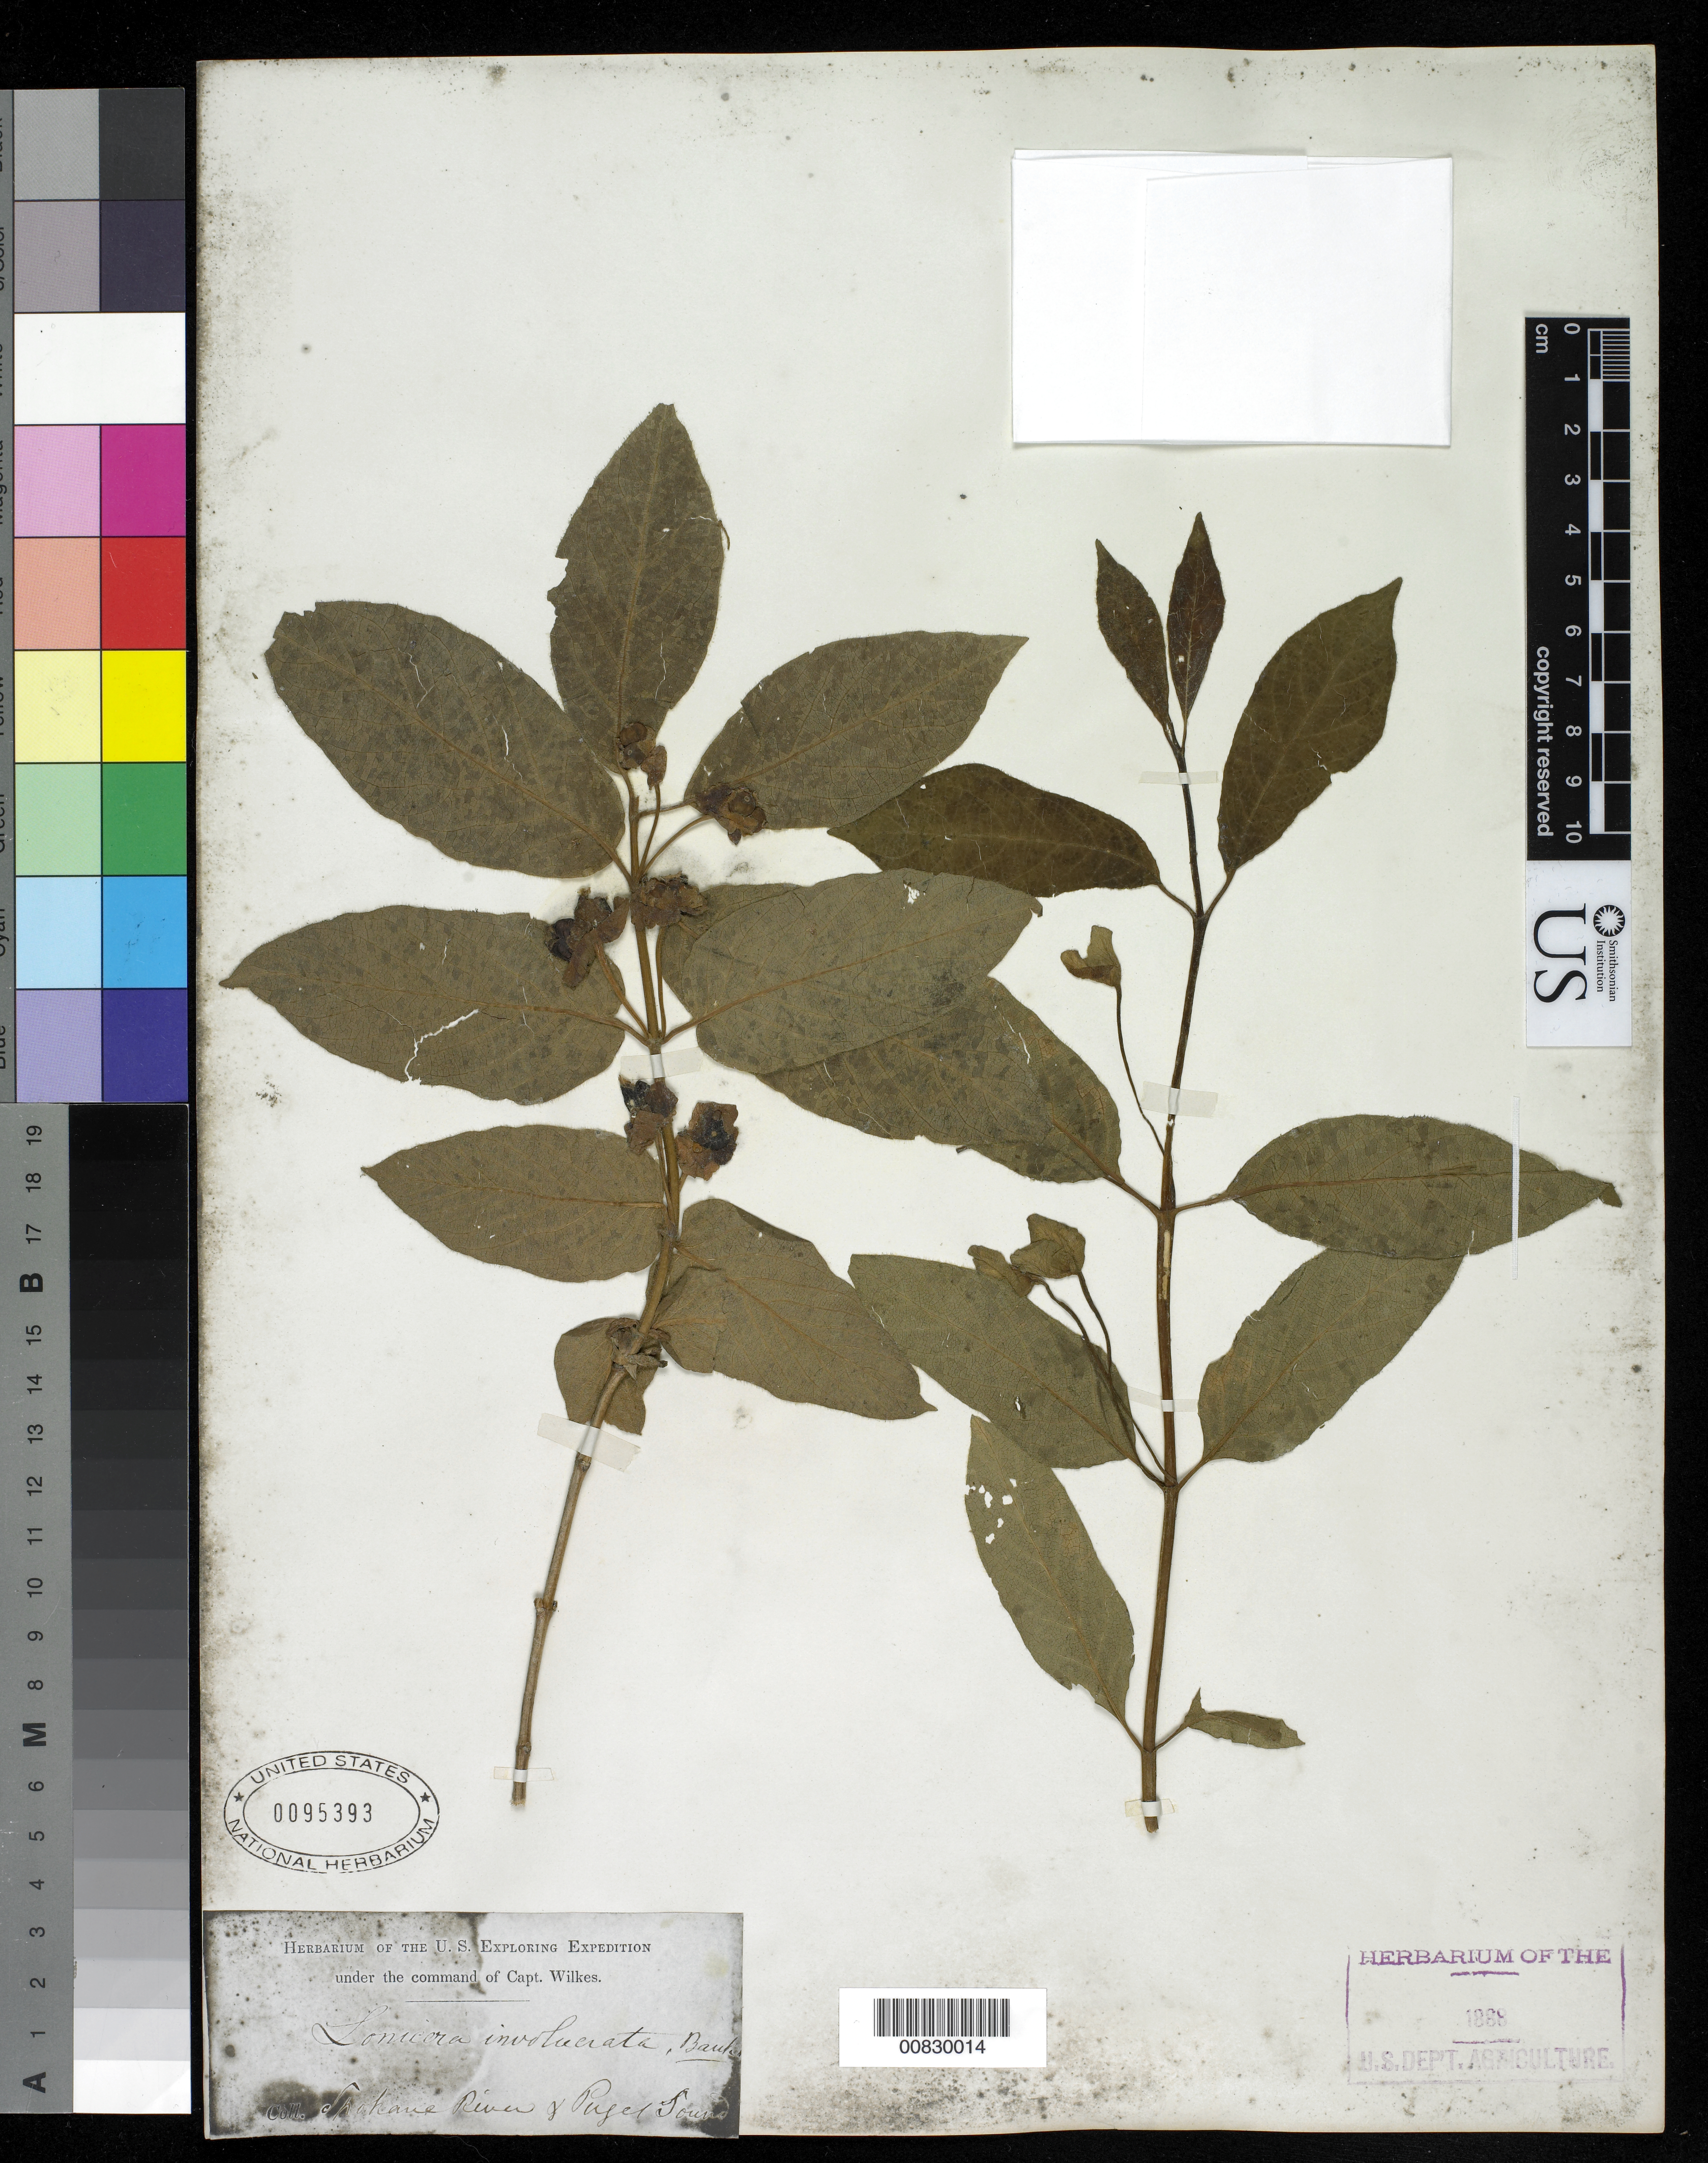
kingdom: Plantae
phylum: Tracheophyta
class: Magnoliopsida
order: Dipsacales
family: Caprifoliaceae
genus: Lonicera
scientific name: Lonicera involucrata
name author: (Richardson) Banks ex Spreng.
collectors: Wilkes Explor. Exped.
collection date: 1838/1842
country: United States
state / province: Washington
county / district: King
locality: Spokane River and Puget Sound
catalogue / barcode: US 95393